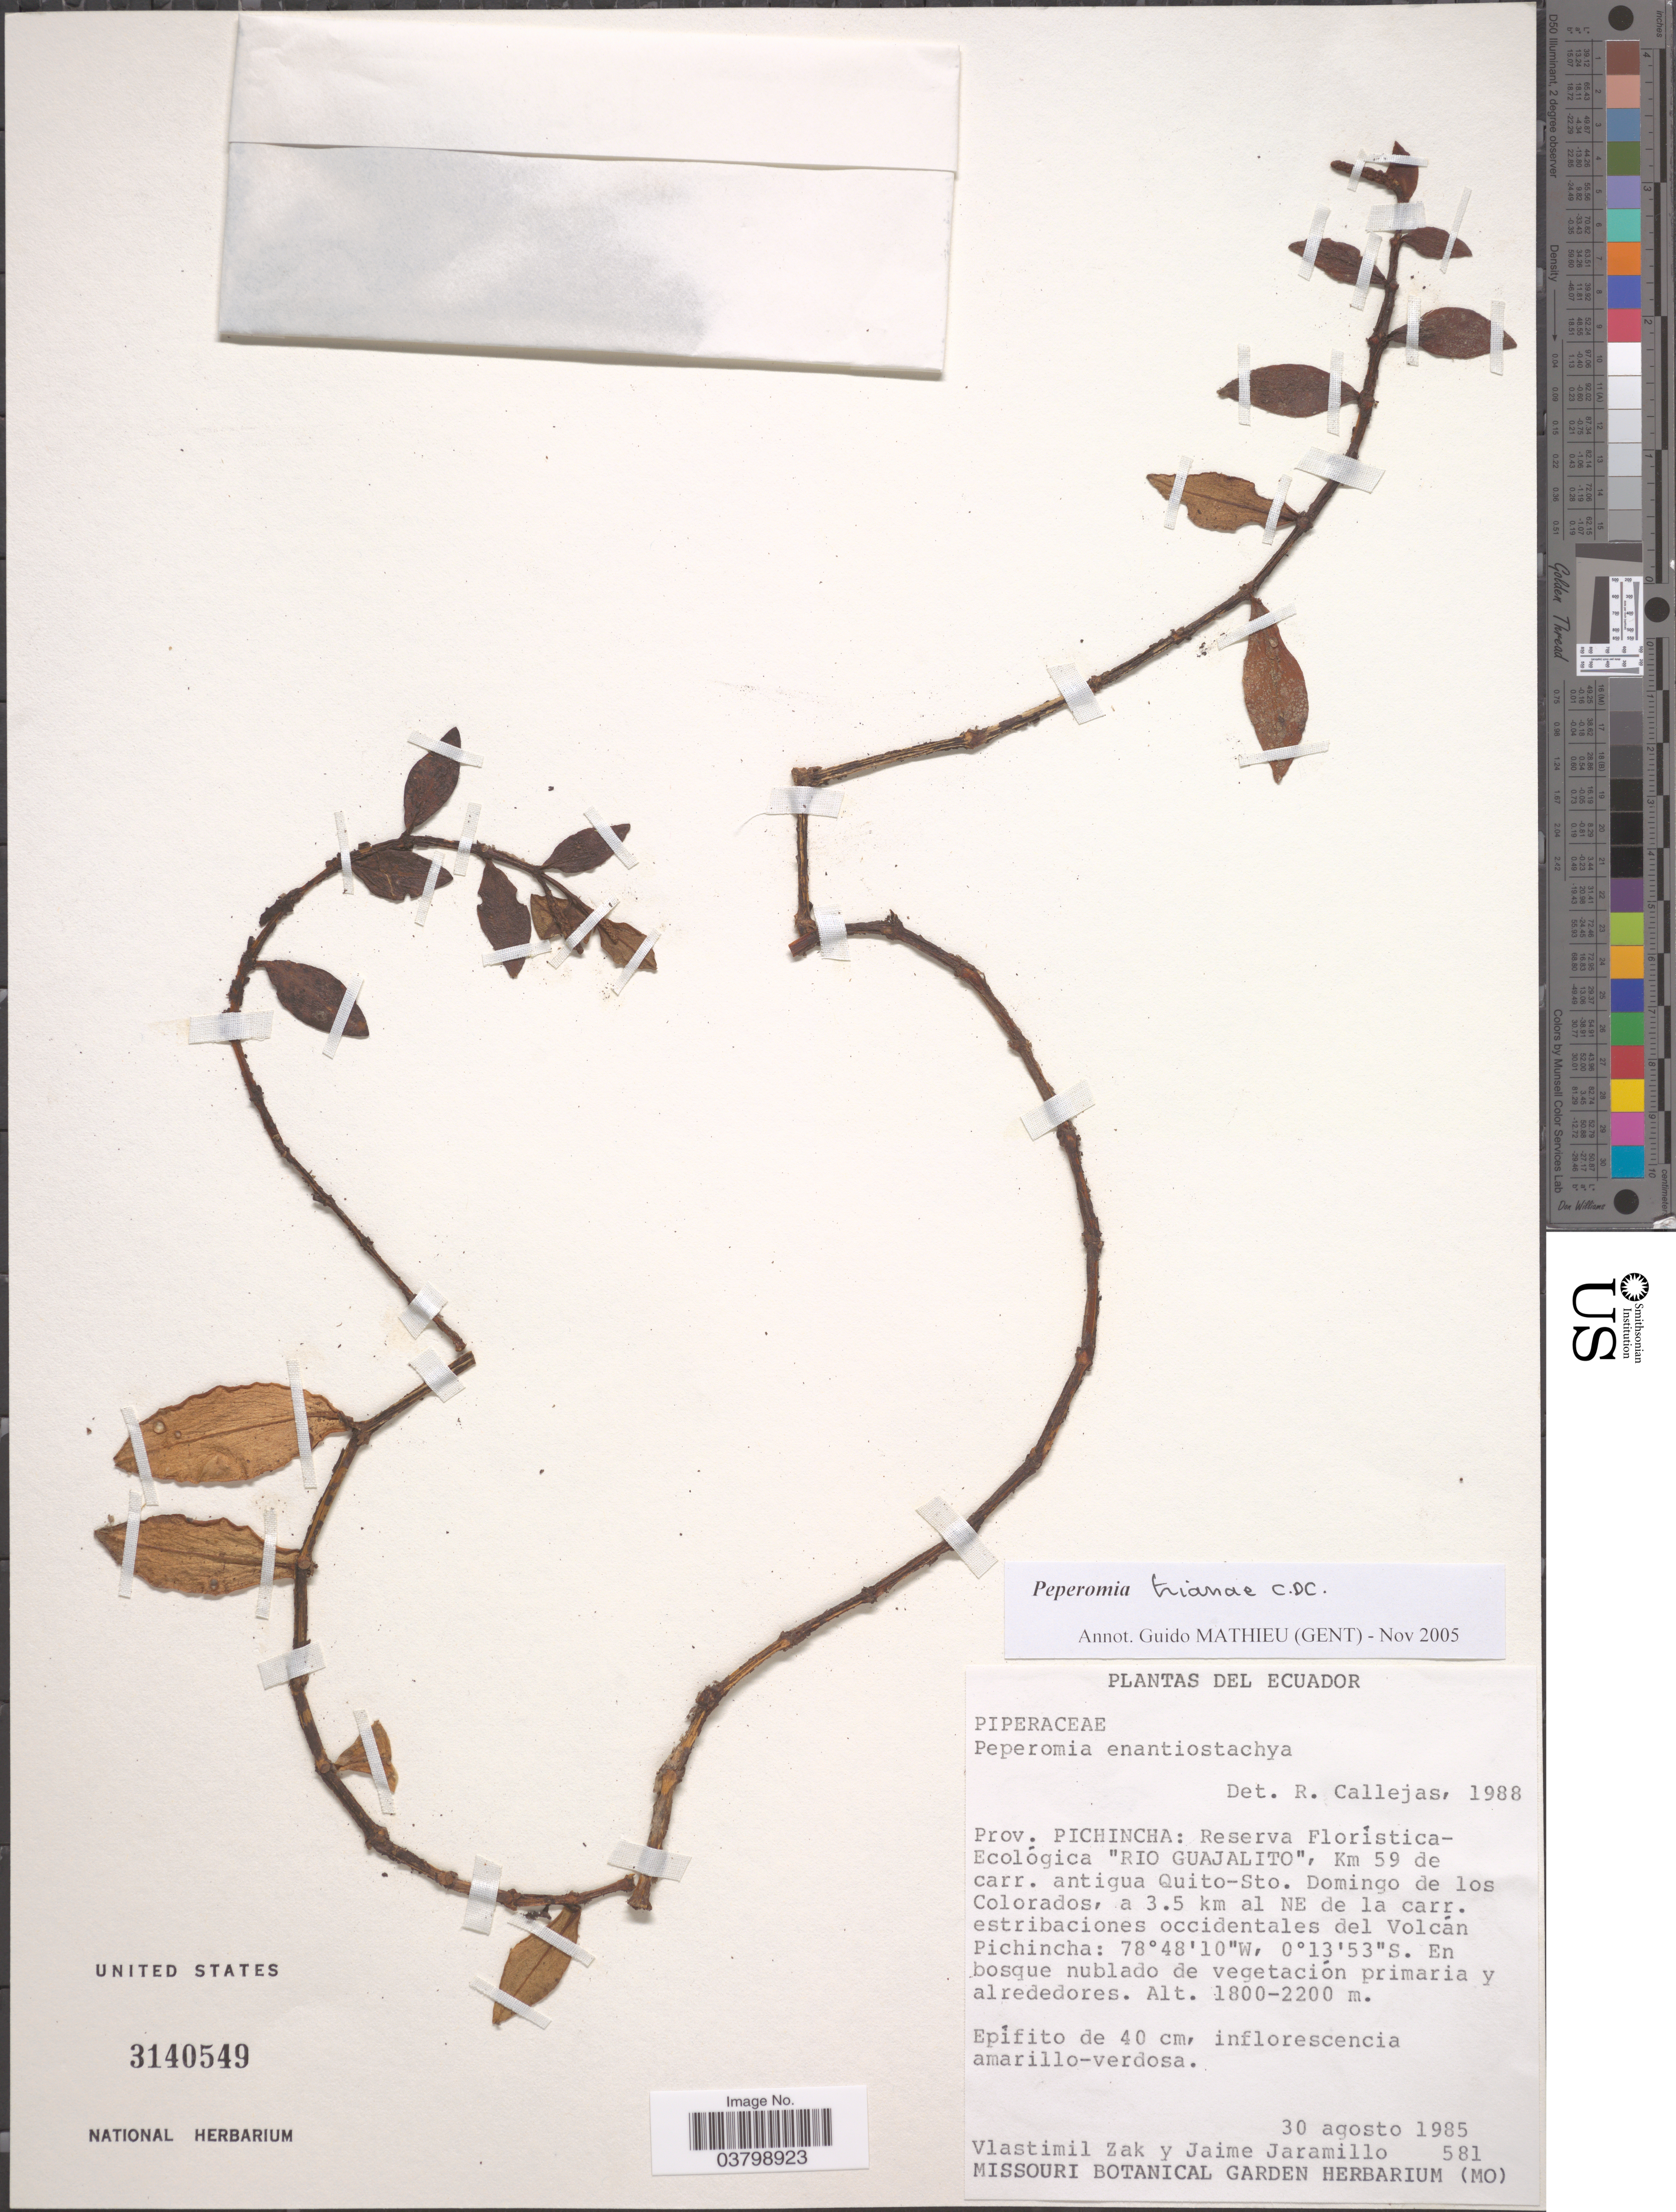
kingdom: Plantae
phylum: Tracheophyta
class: Magnoliopsida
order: Piperales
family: Piperaceae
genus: Peperomia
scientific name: Peperomia trianae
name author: C. DC.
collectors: V. Zak & J. Jaramillo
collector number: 581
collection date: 1985-08-30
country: Ecuador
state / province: Pichincha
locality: Reserva Floristica-Ecológica "Rio Guajalito", Km 59 de carr. antigua Quito-Sto. Domingo de los Colorados, a 3.5 km al NE de la carr. estribaciones occidentales del Volcán Pichincha.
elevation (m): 1800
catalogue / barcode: US 3140549